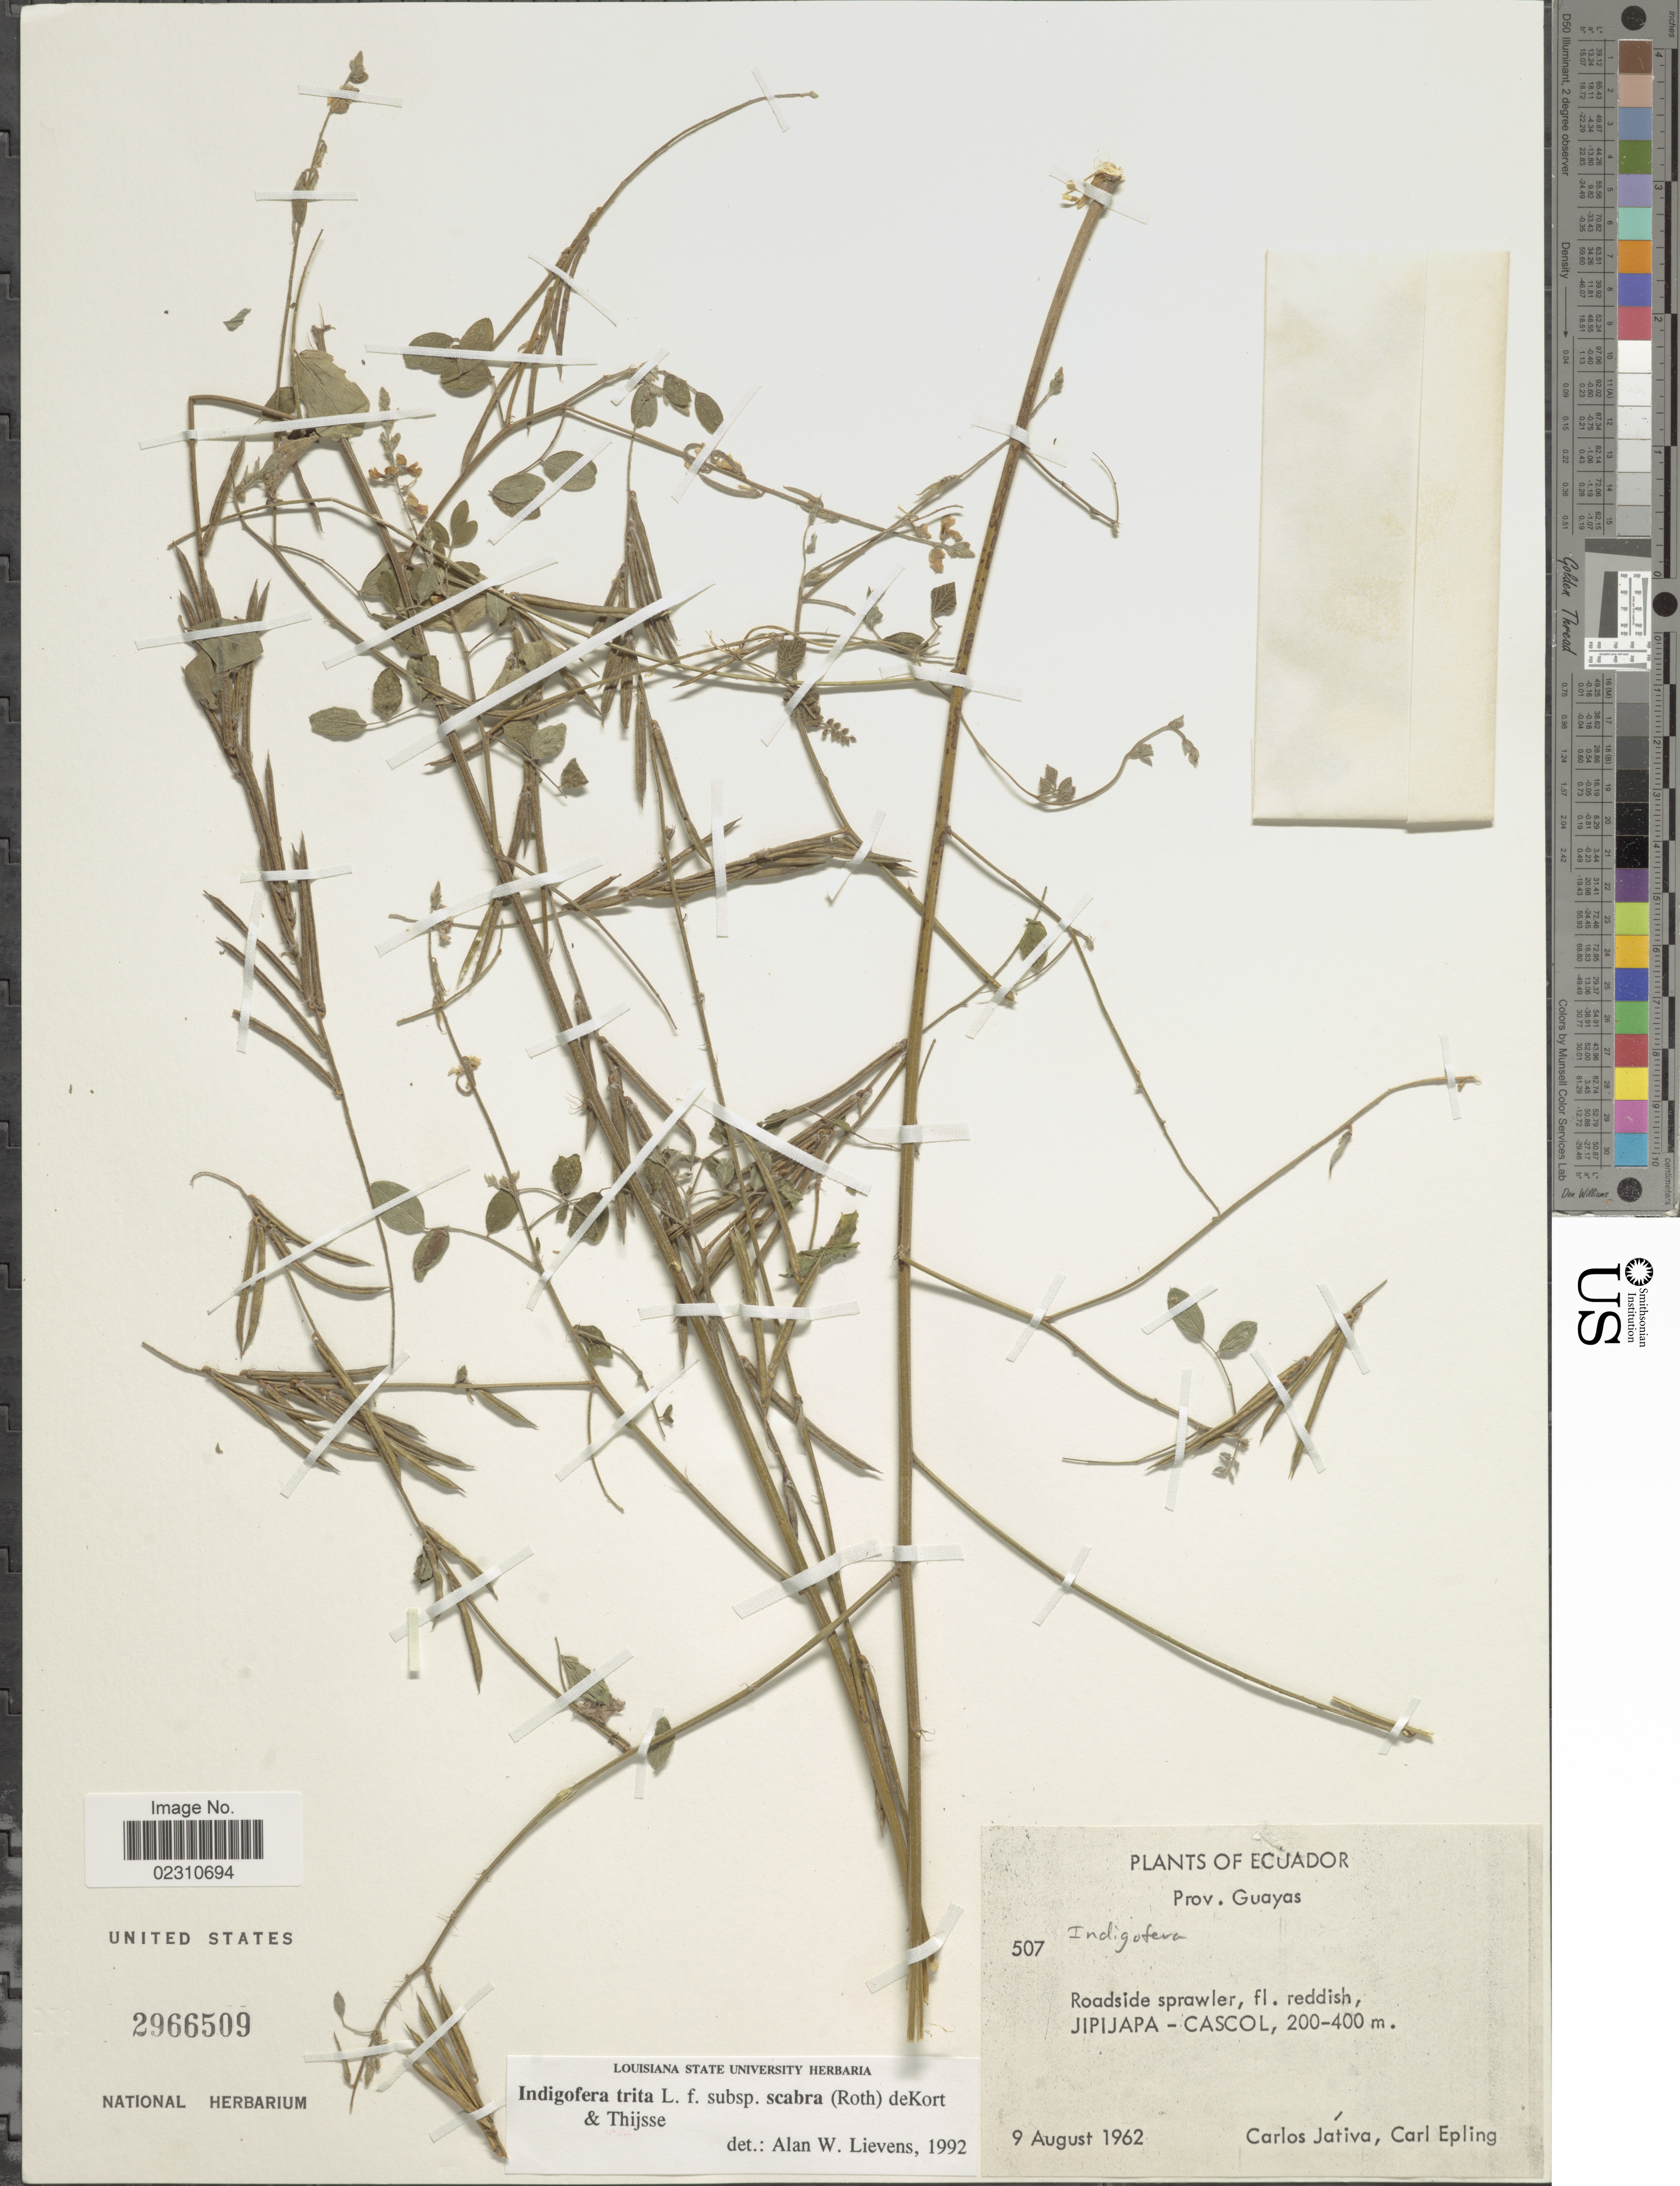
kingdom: Plantae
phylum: Tracheophyta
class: Magnoliopsida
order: Fabales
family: Fabaceae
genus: Indigofera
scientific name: Indigofera trita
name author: L. f.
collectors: C. D. Játiva & C. C. Epling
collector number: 507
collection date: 1962-08-09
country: Ecuador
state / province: Guayas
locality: Prov. Guayas, Roadside sprawler. Jipijapa - Cascol.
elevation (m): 200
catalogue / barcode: US 2966509